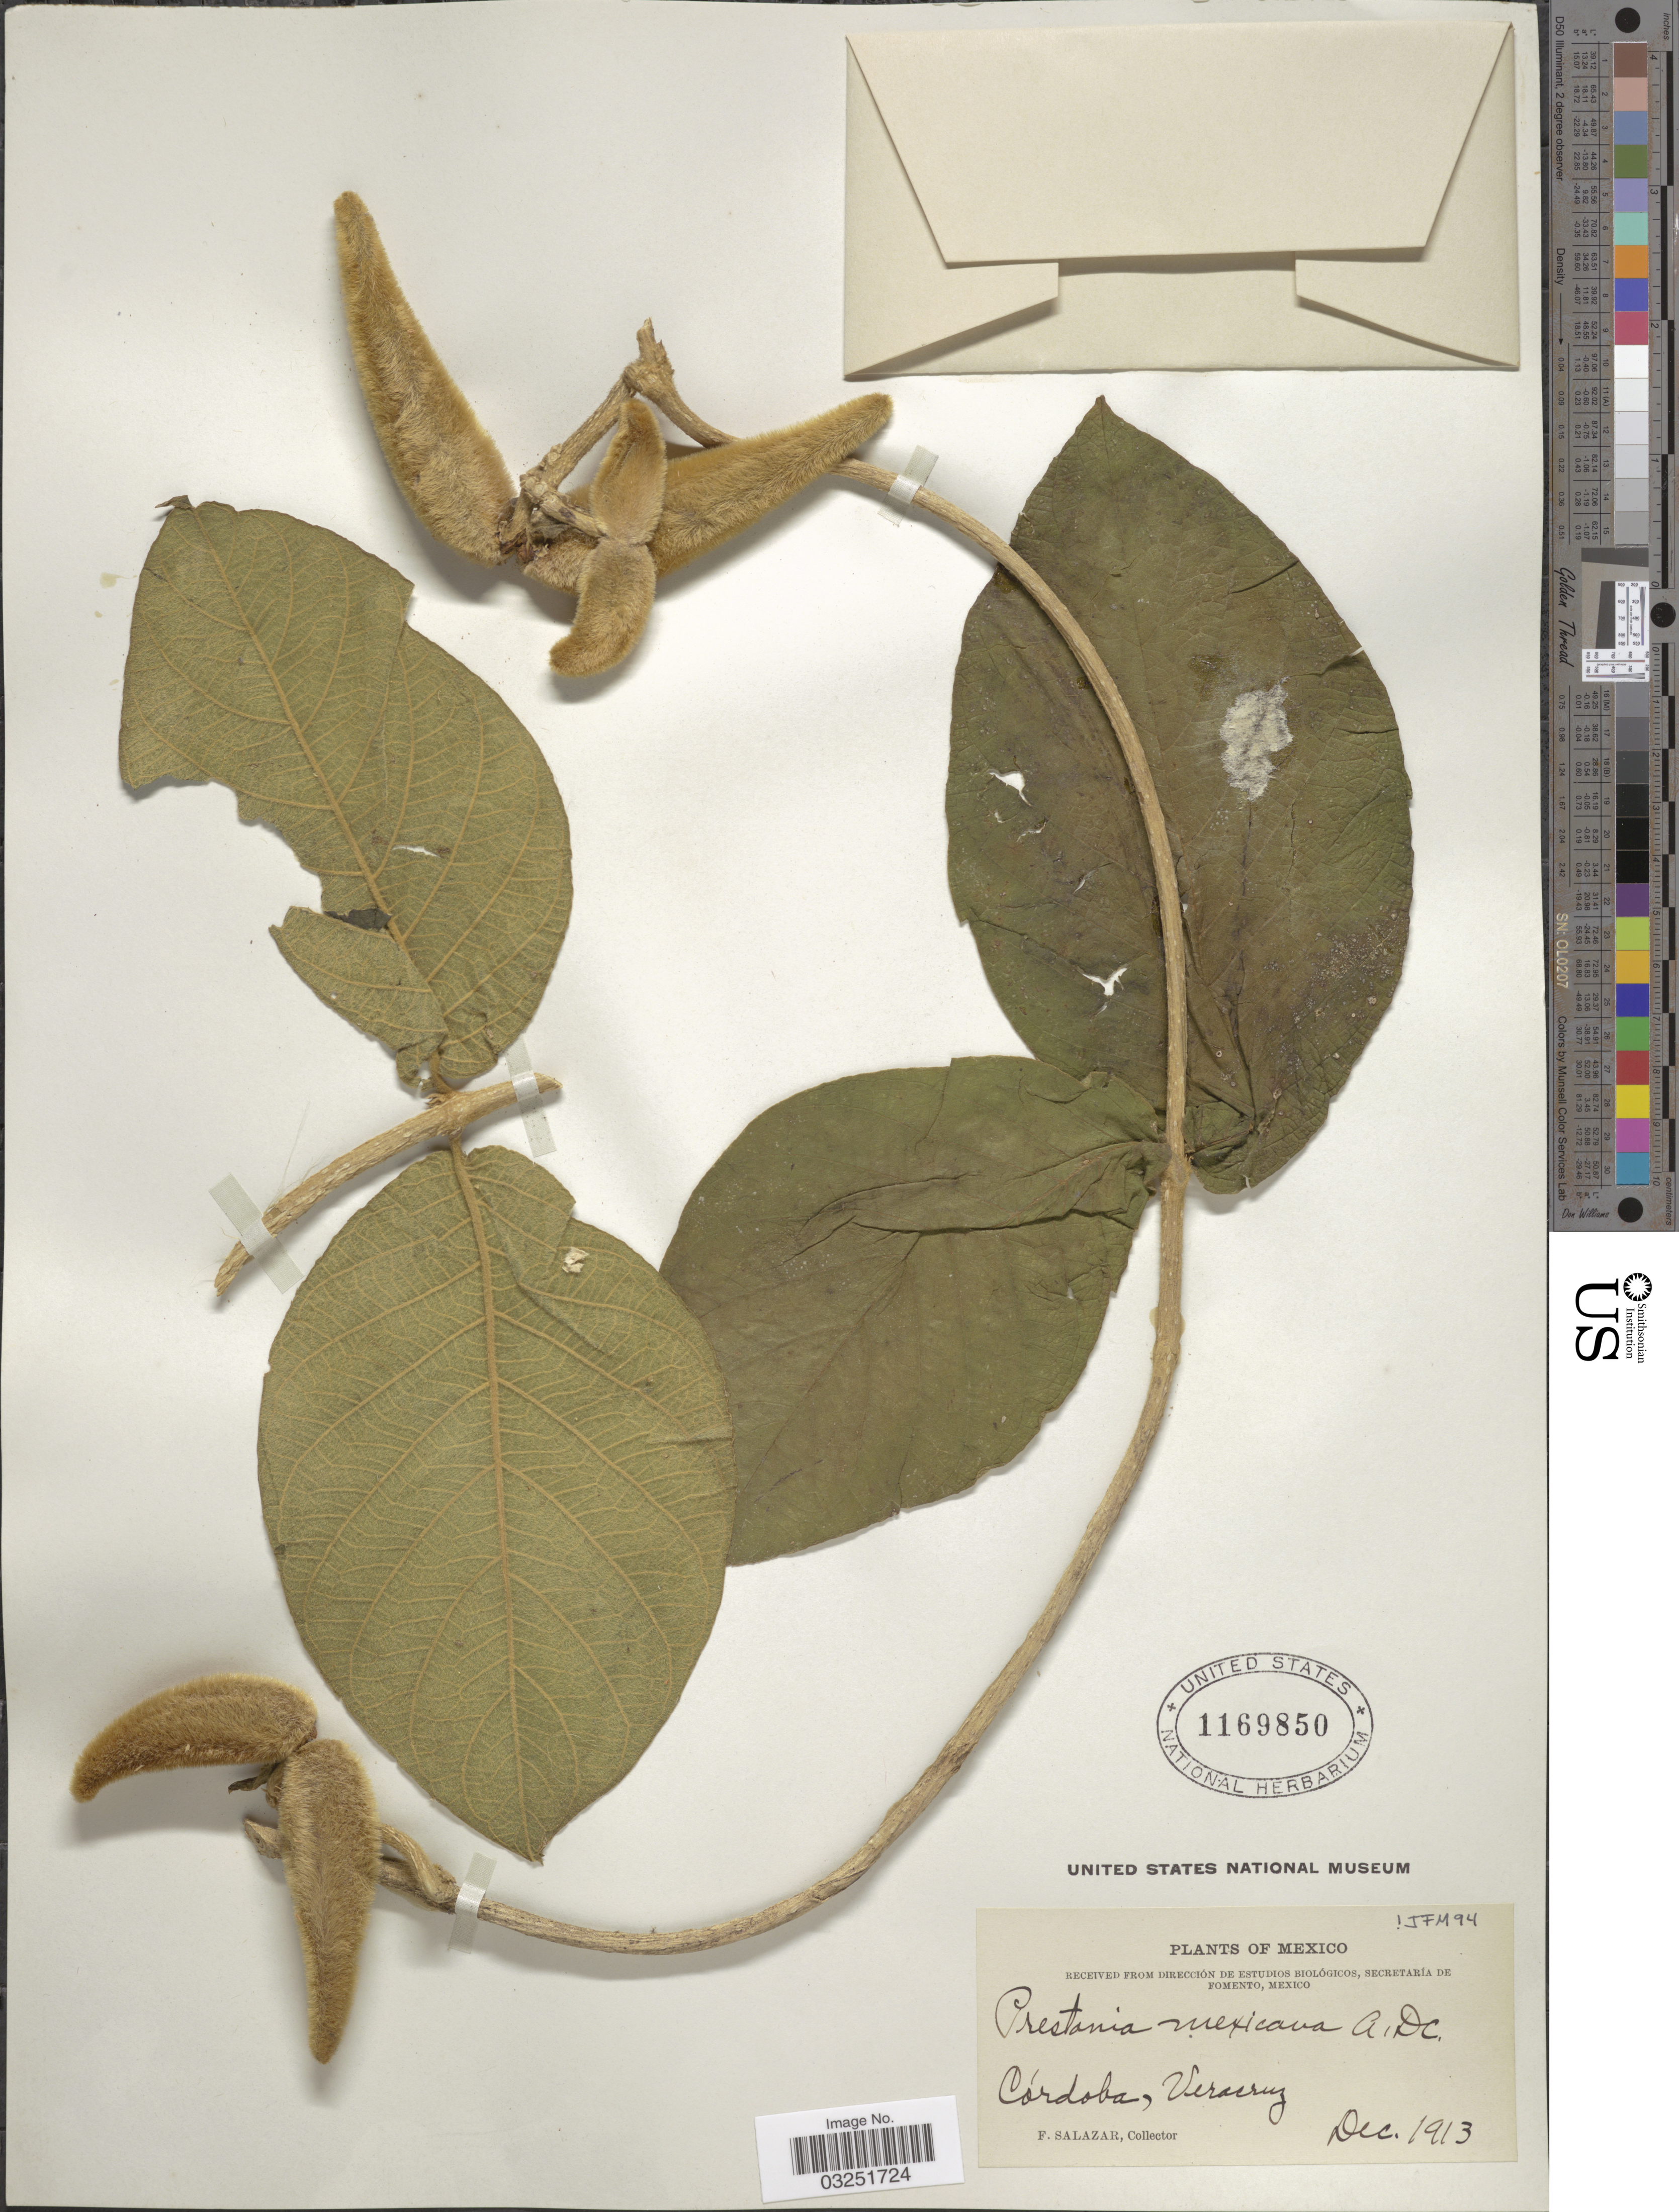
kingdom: Plantae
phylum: Tracheophyta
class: Magnoliopsida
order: Gentianales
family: Apocynaceae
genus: Prestonia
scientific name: Prestonia mexicana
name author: DC.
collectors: F. Salazar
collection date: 1913-12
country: Mexico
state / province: Veracruz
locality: Córdoba, Veracruz.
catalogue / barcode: US 1169850